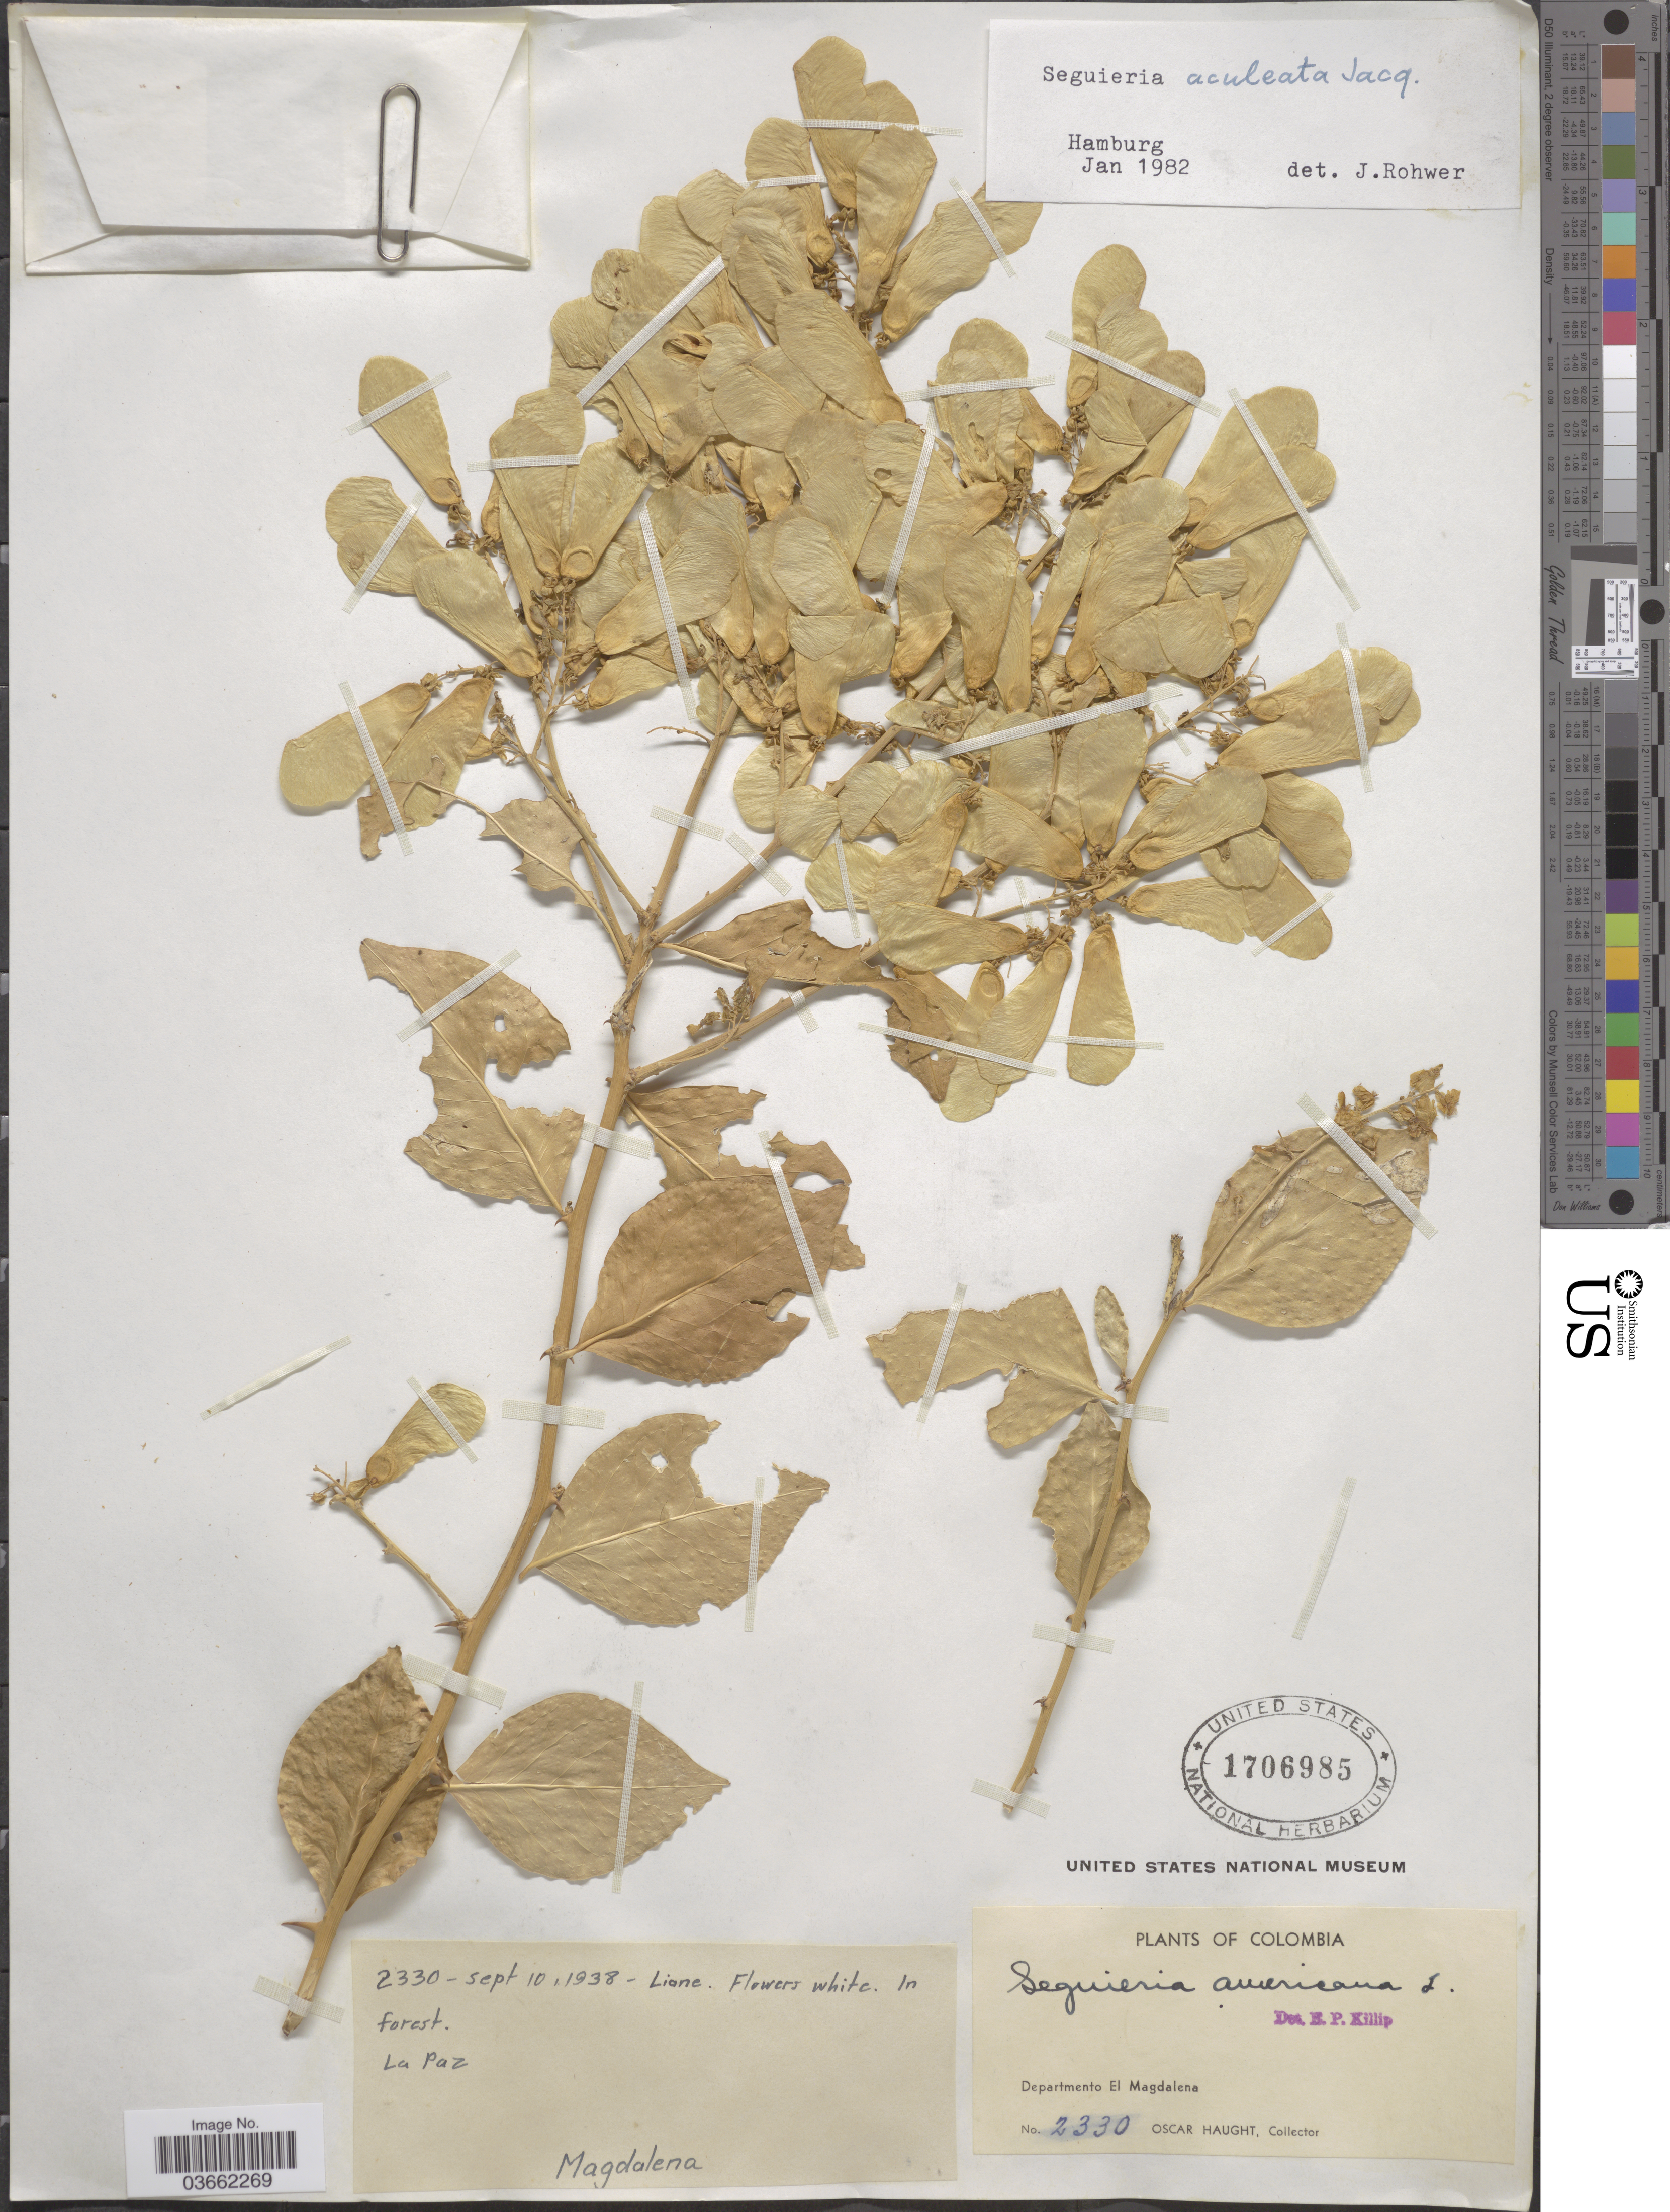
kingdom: Plantae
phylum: Tracheophyta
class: Magnoliopsida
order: Caryophyllales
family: Phytolaccaceae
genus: Seguieria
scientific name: Seguieria aculeata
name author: Jacq.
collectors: O. L. Haught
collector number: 2330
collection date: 1938-09-10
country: Colombia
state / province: Magdalena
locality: Departamento El Magdalena. La Paz.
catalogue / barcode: US 1706985